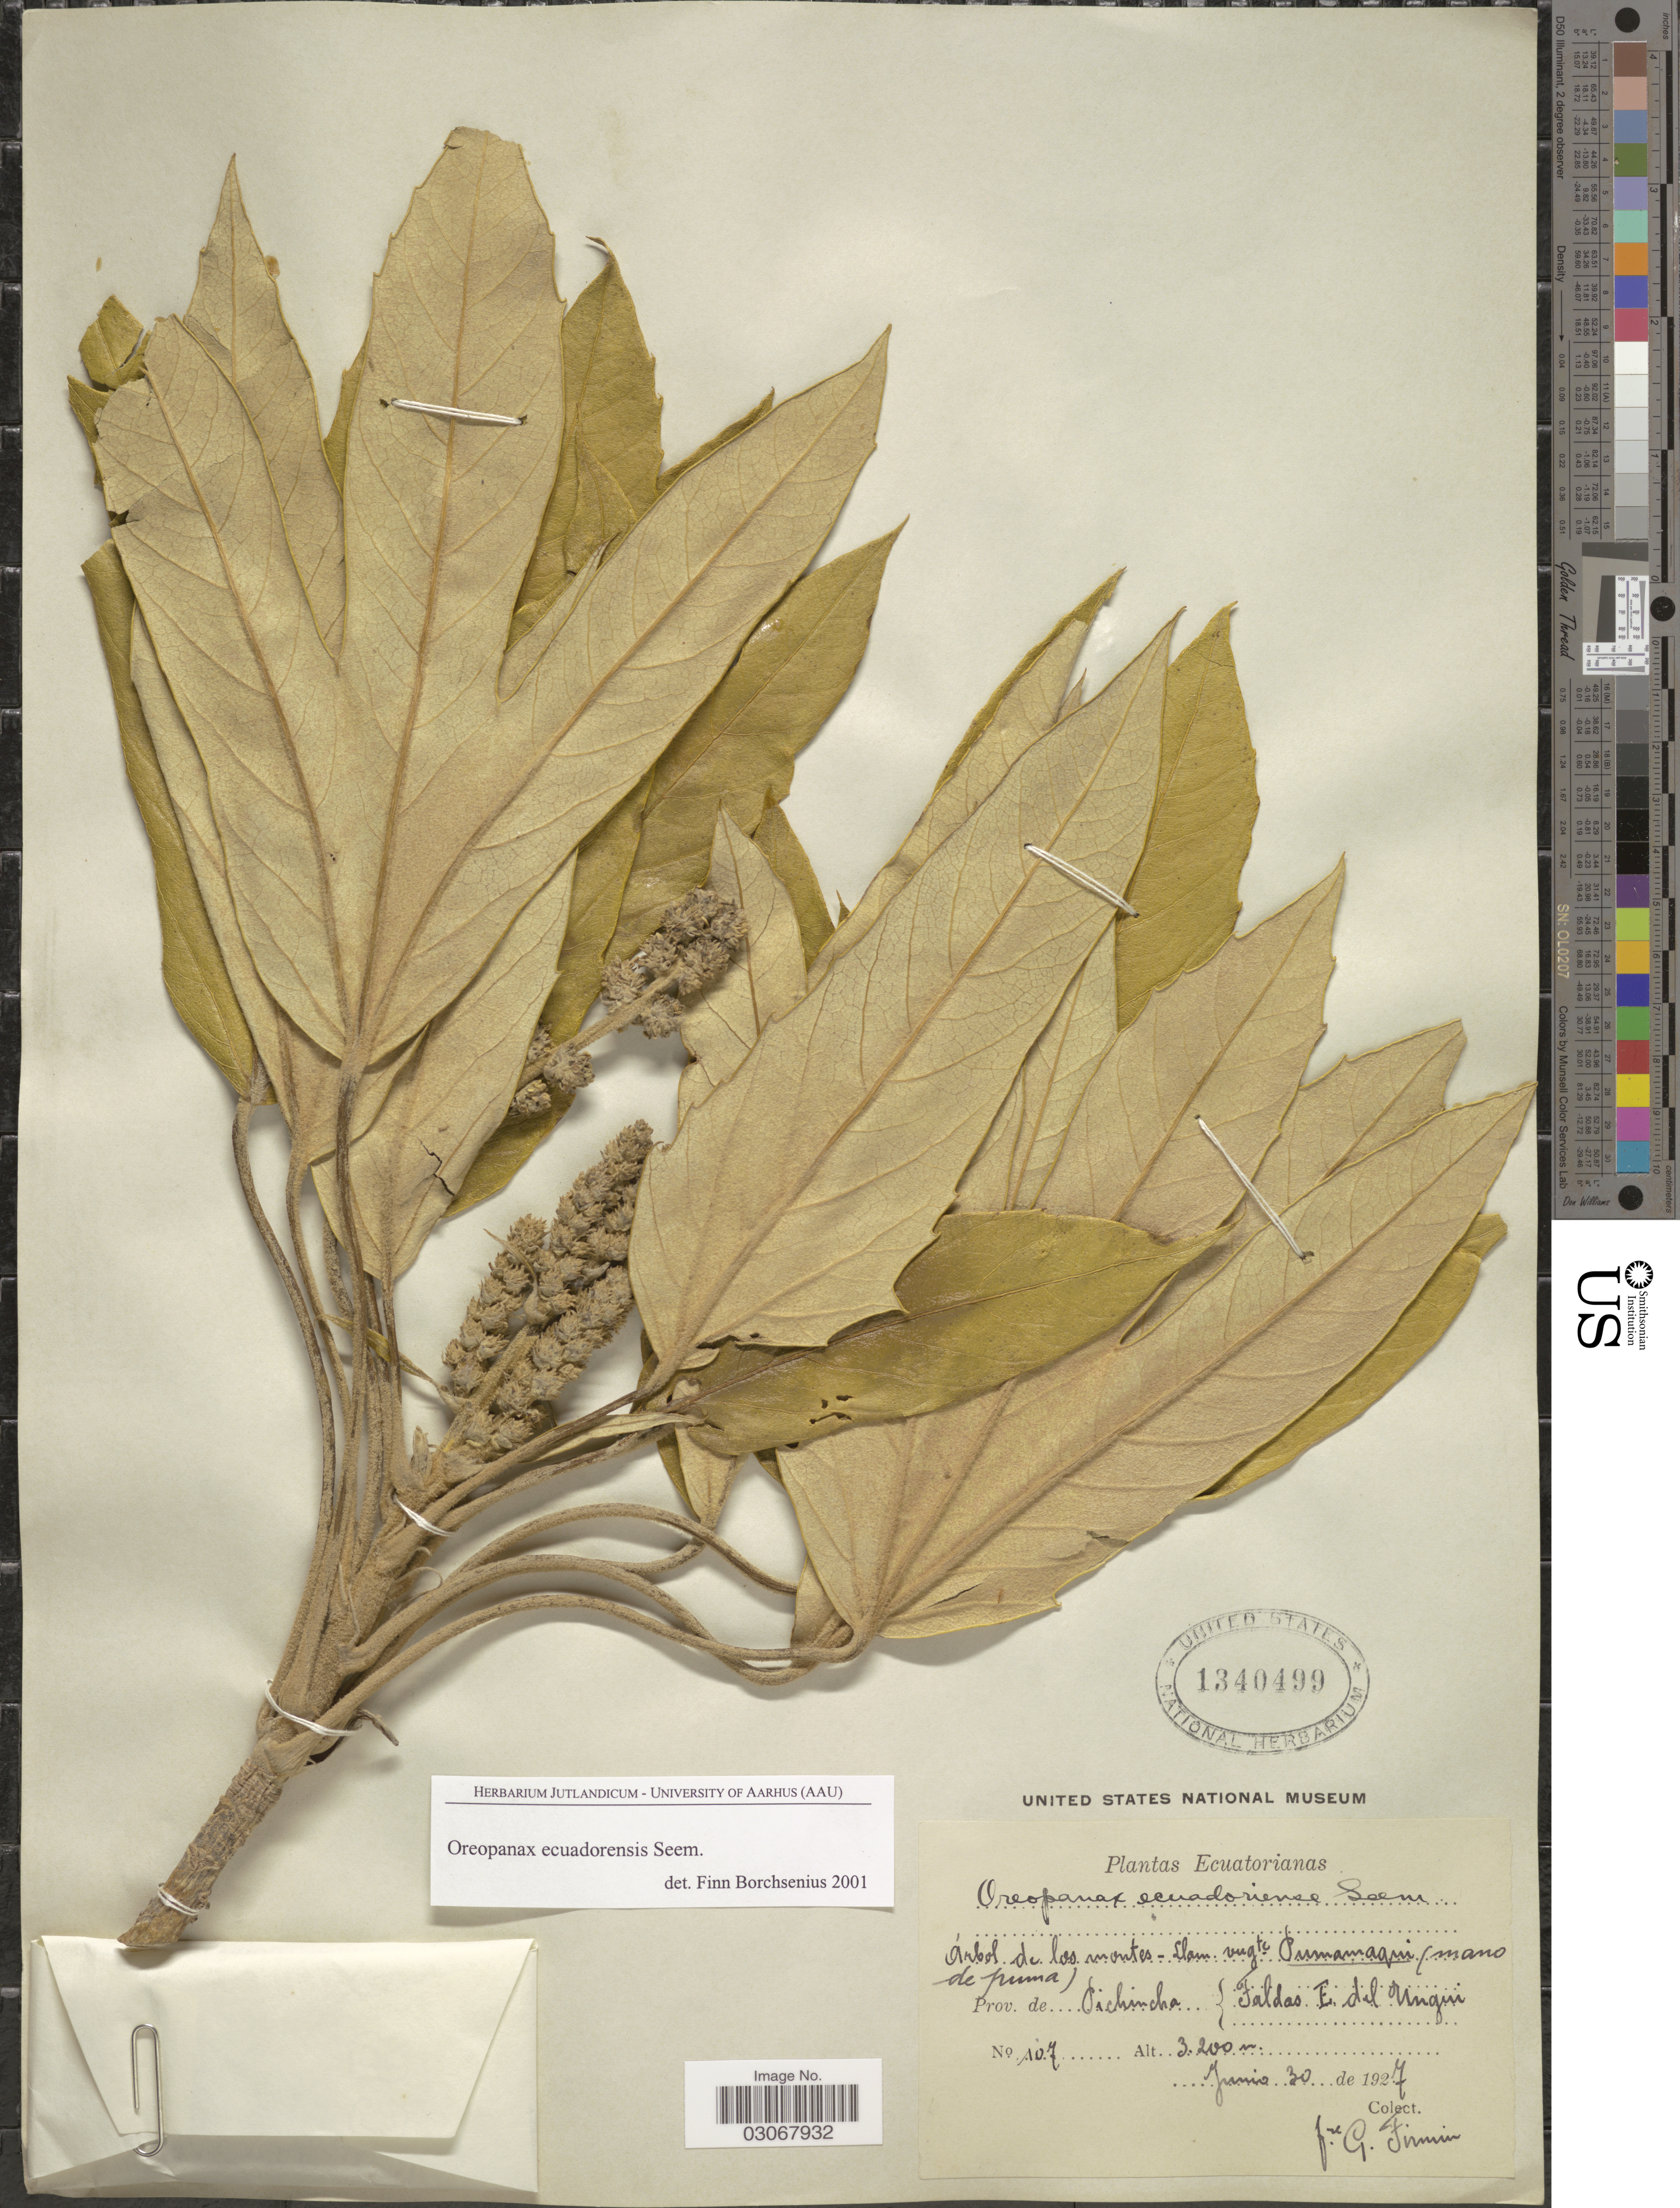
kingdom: Plantae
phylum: Tracheophyta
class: Magnoliopsida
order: Apiales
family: Araliaceae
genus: Oreopanax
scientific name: Oreopanax ecuadoriensis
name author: Seem.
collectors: F. Firmin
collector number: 107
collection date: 1927-06-30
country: Ecuador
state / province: Pichincha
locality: Faldas E. del Ungui.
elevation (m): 3200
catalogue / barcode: US 1340499